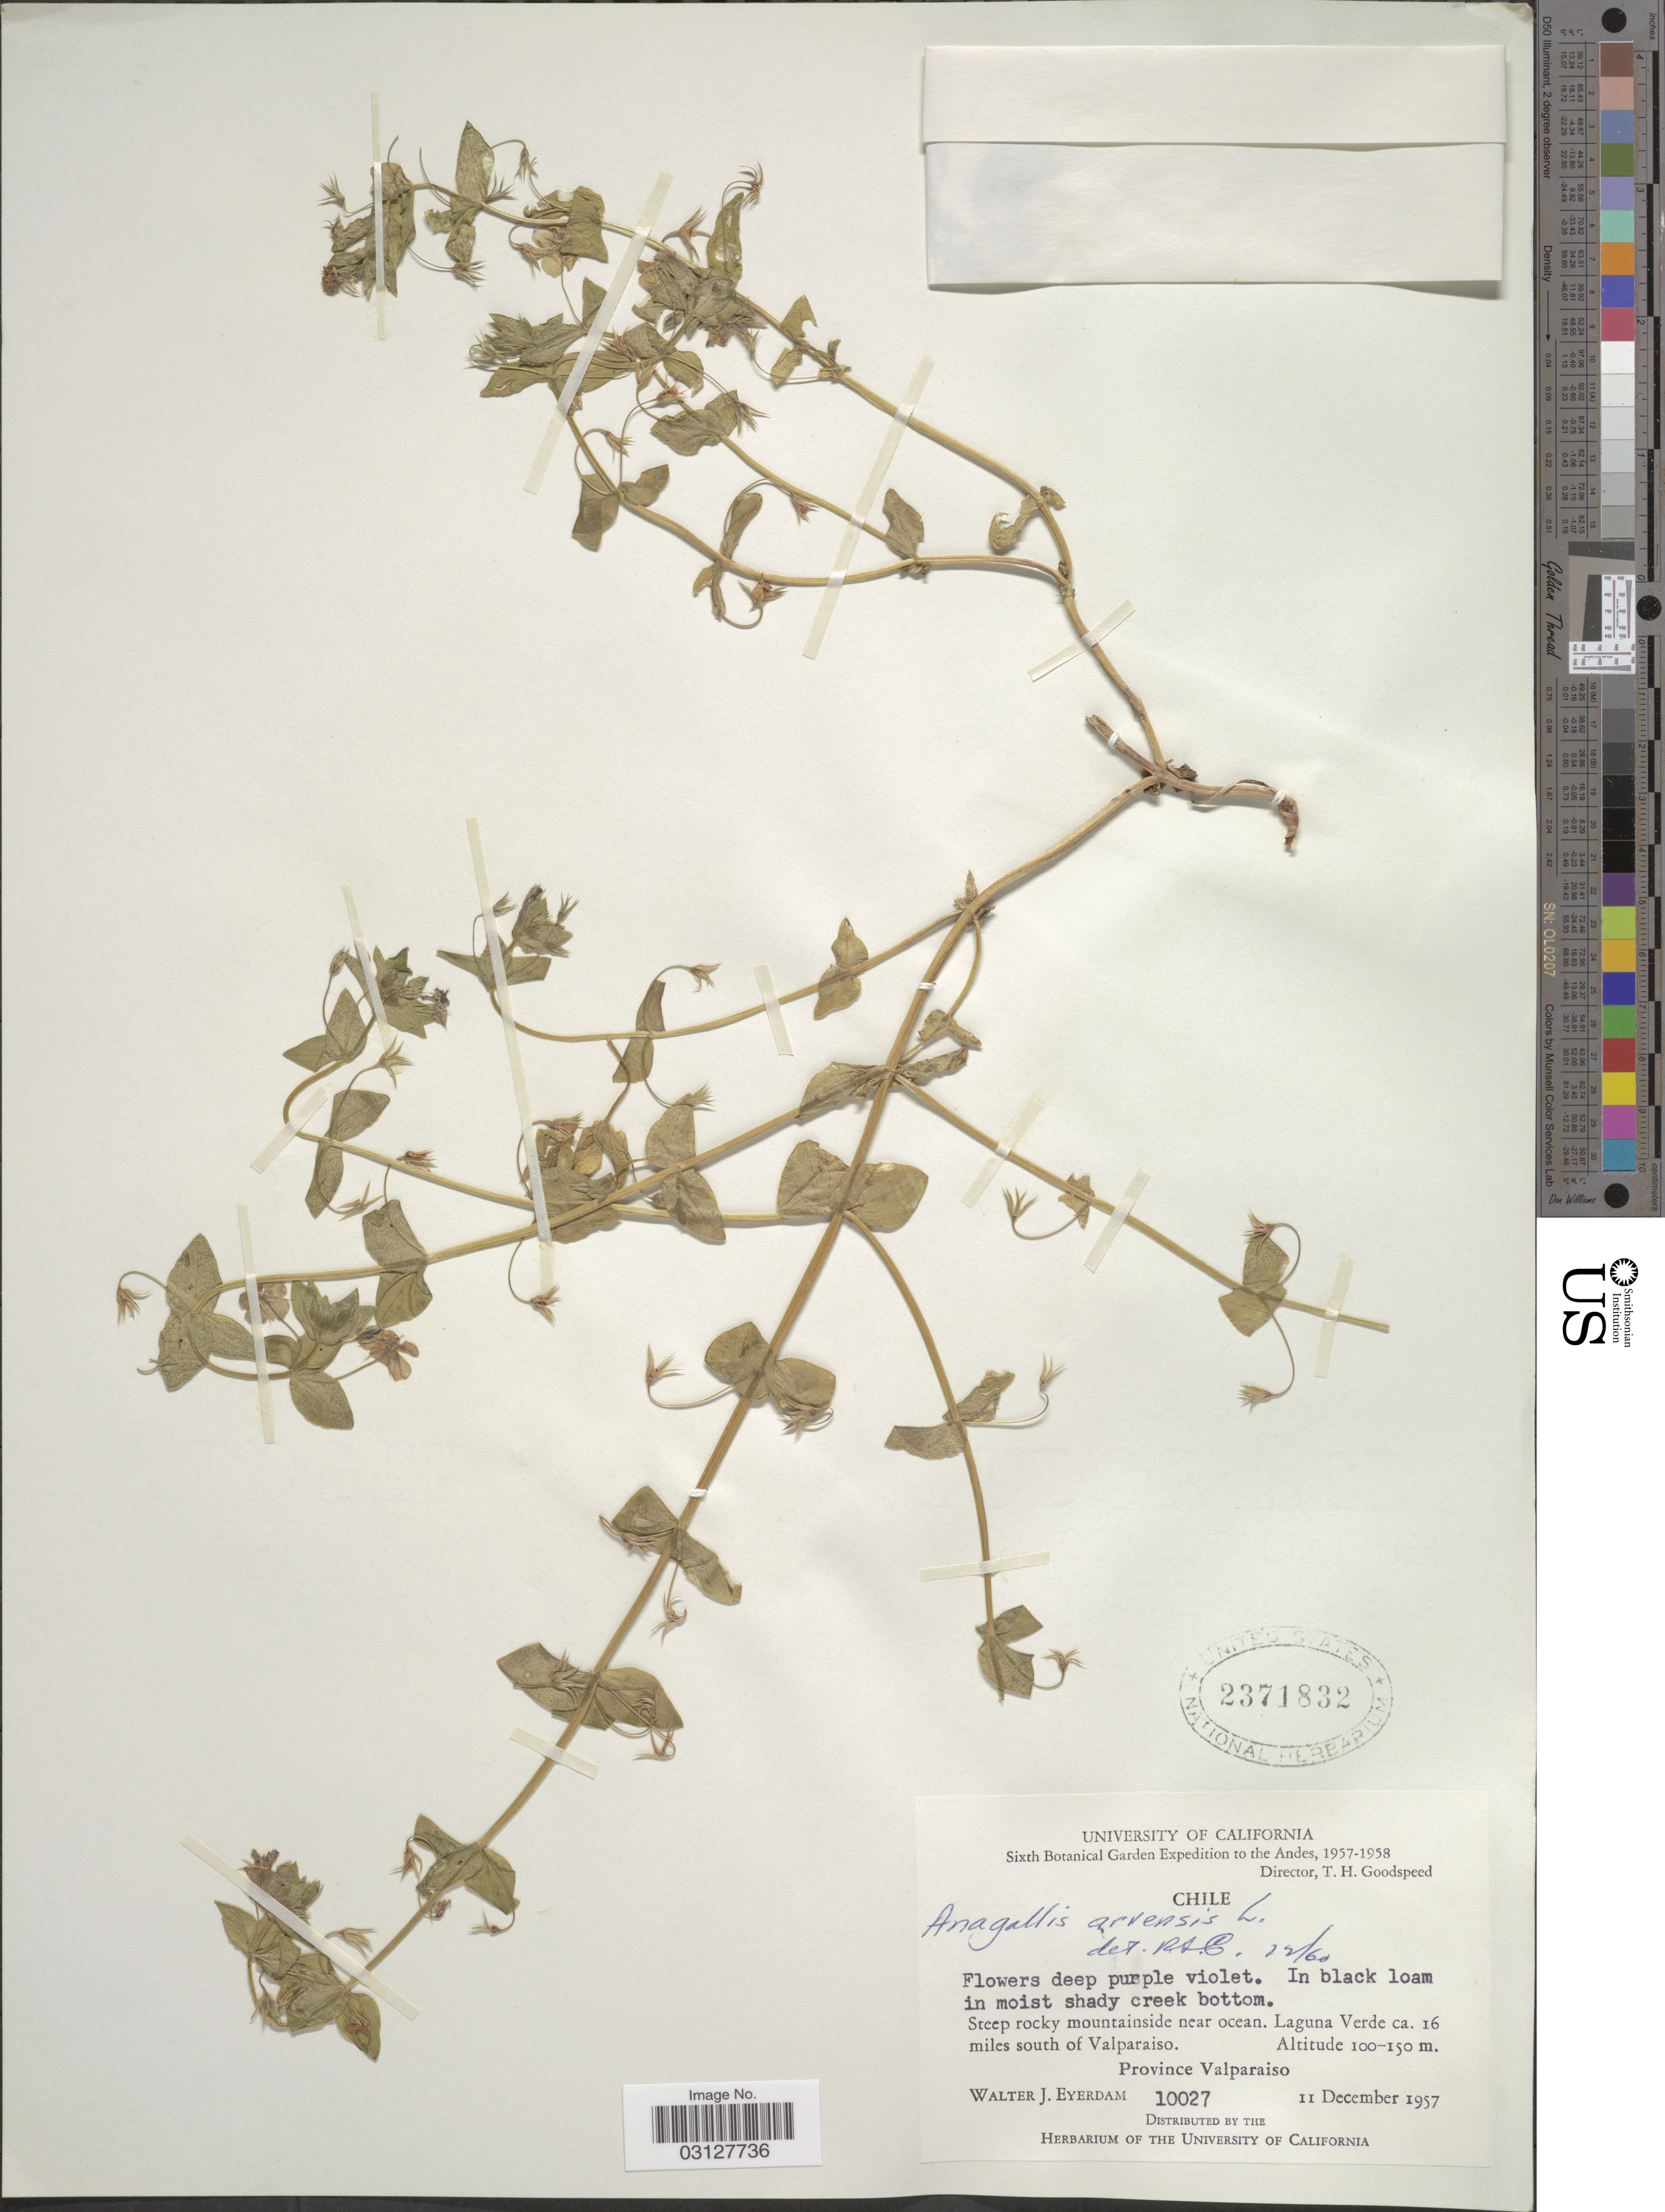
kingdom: Plantae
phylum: Tracheophyta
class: Magnoliopsida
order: Ericales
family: Primulaceae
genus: Anagallis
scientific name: Anagallis arvensis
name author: L.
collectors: W. J. Eyerdam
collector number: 10027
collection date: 1957-12-11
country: Chile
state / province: Valparaíso (V)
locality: The Andes, Steep rocky mountainside near ocean, Laguna Verde ca. 16 miles south of Valparaiso.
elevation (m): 100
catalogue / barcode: US 2371832